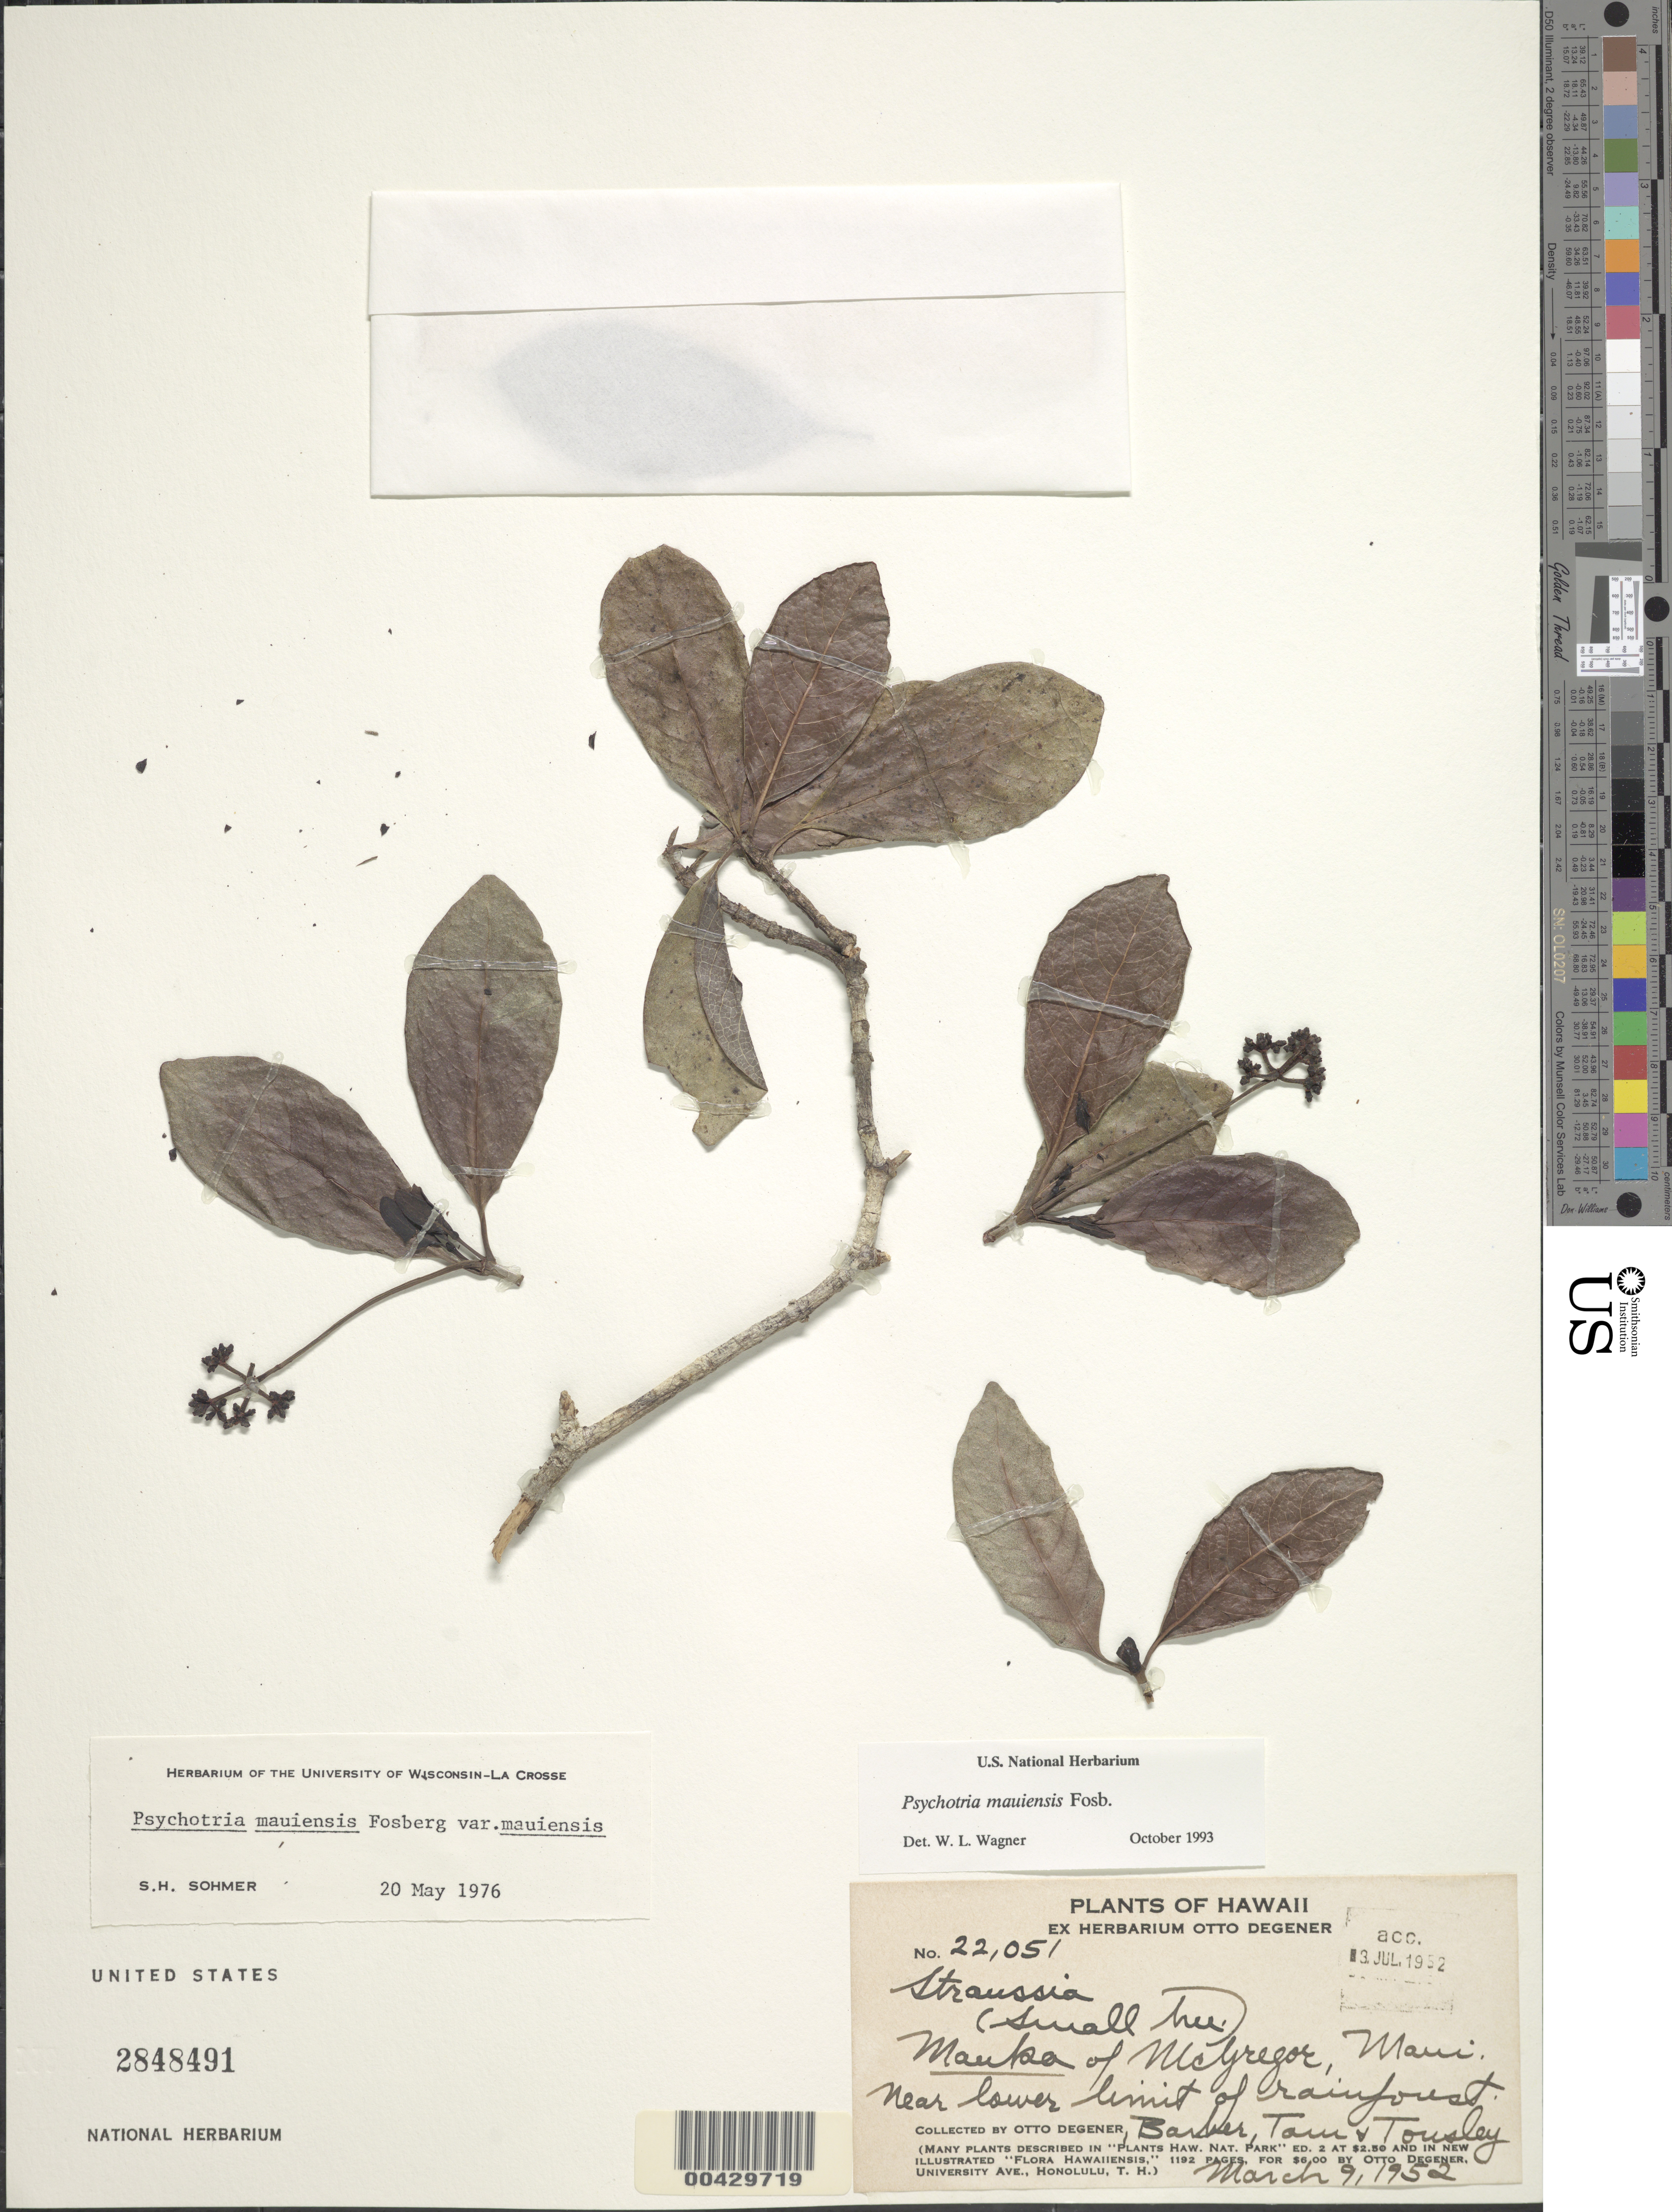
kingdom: Plantae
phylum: Tracheophyta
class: Magnoliopsida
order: Gentianales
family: Rubiaceae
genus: Psychotria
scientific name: Psychotria mauiensis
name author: Fosberg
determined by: Wagner, W. L., (BOT), Smithsonian Institution - National Museum of Natural History (UNITED STATES)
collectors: O. Degener, Barber, Tam & -. Tousley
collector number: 22051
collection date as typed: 9 Mar 1952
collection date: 1952-03-09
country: United States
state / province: Hawaii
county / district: Maui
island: Maui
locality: Mauka of McGregor.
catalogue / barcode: US 2848491